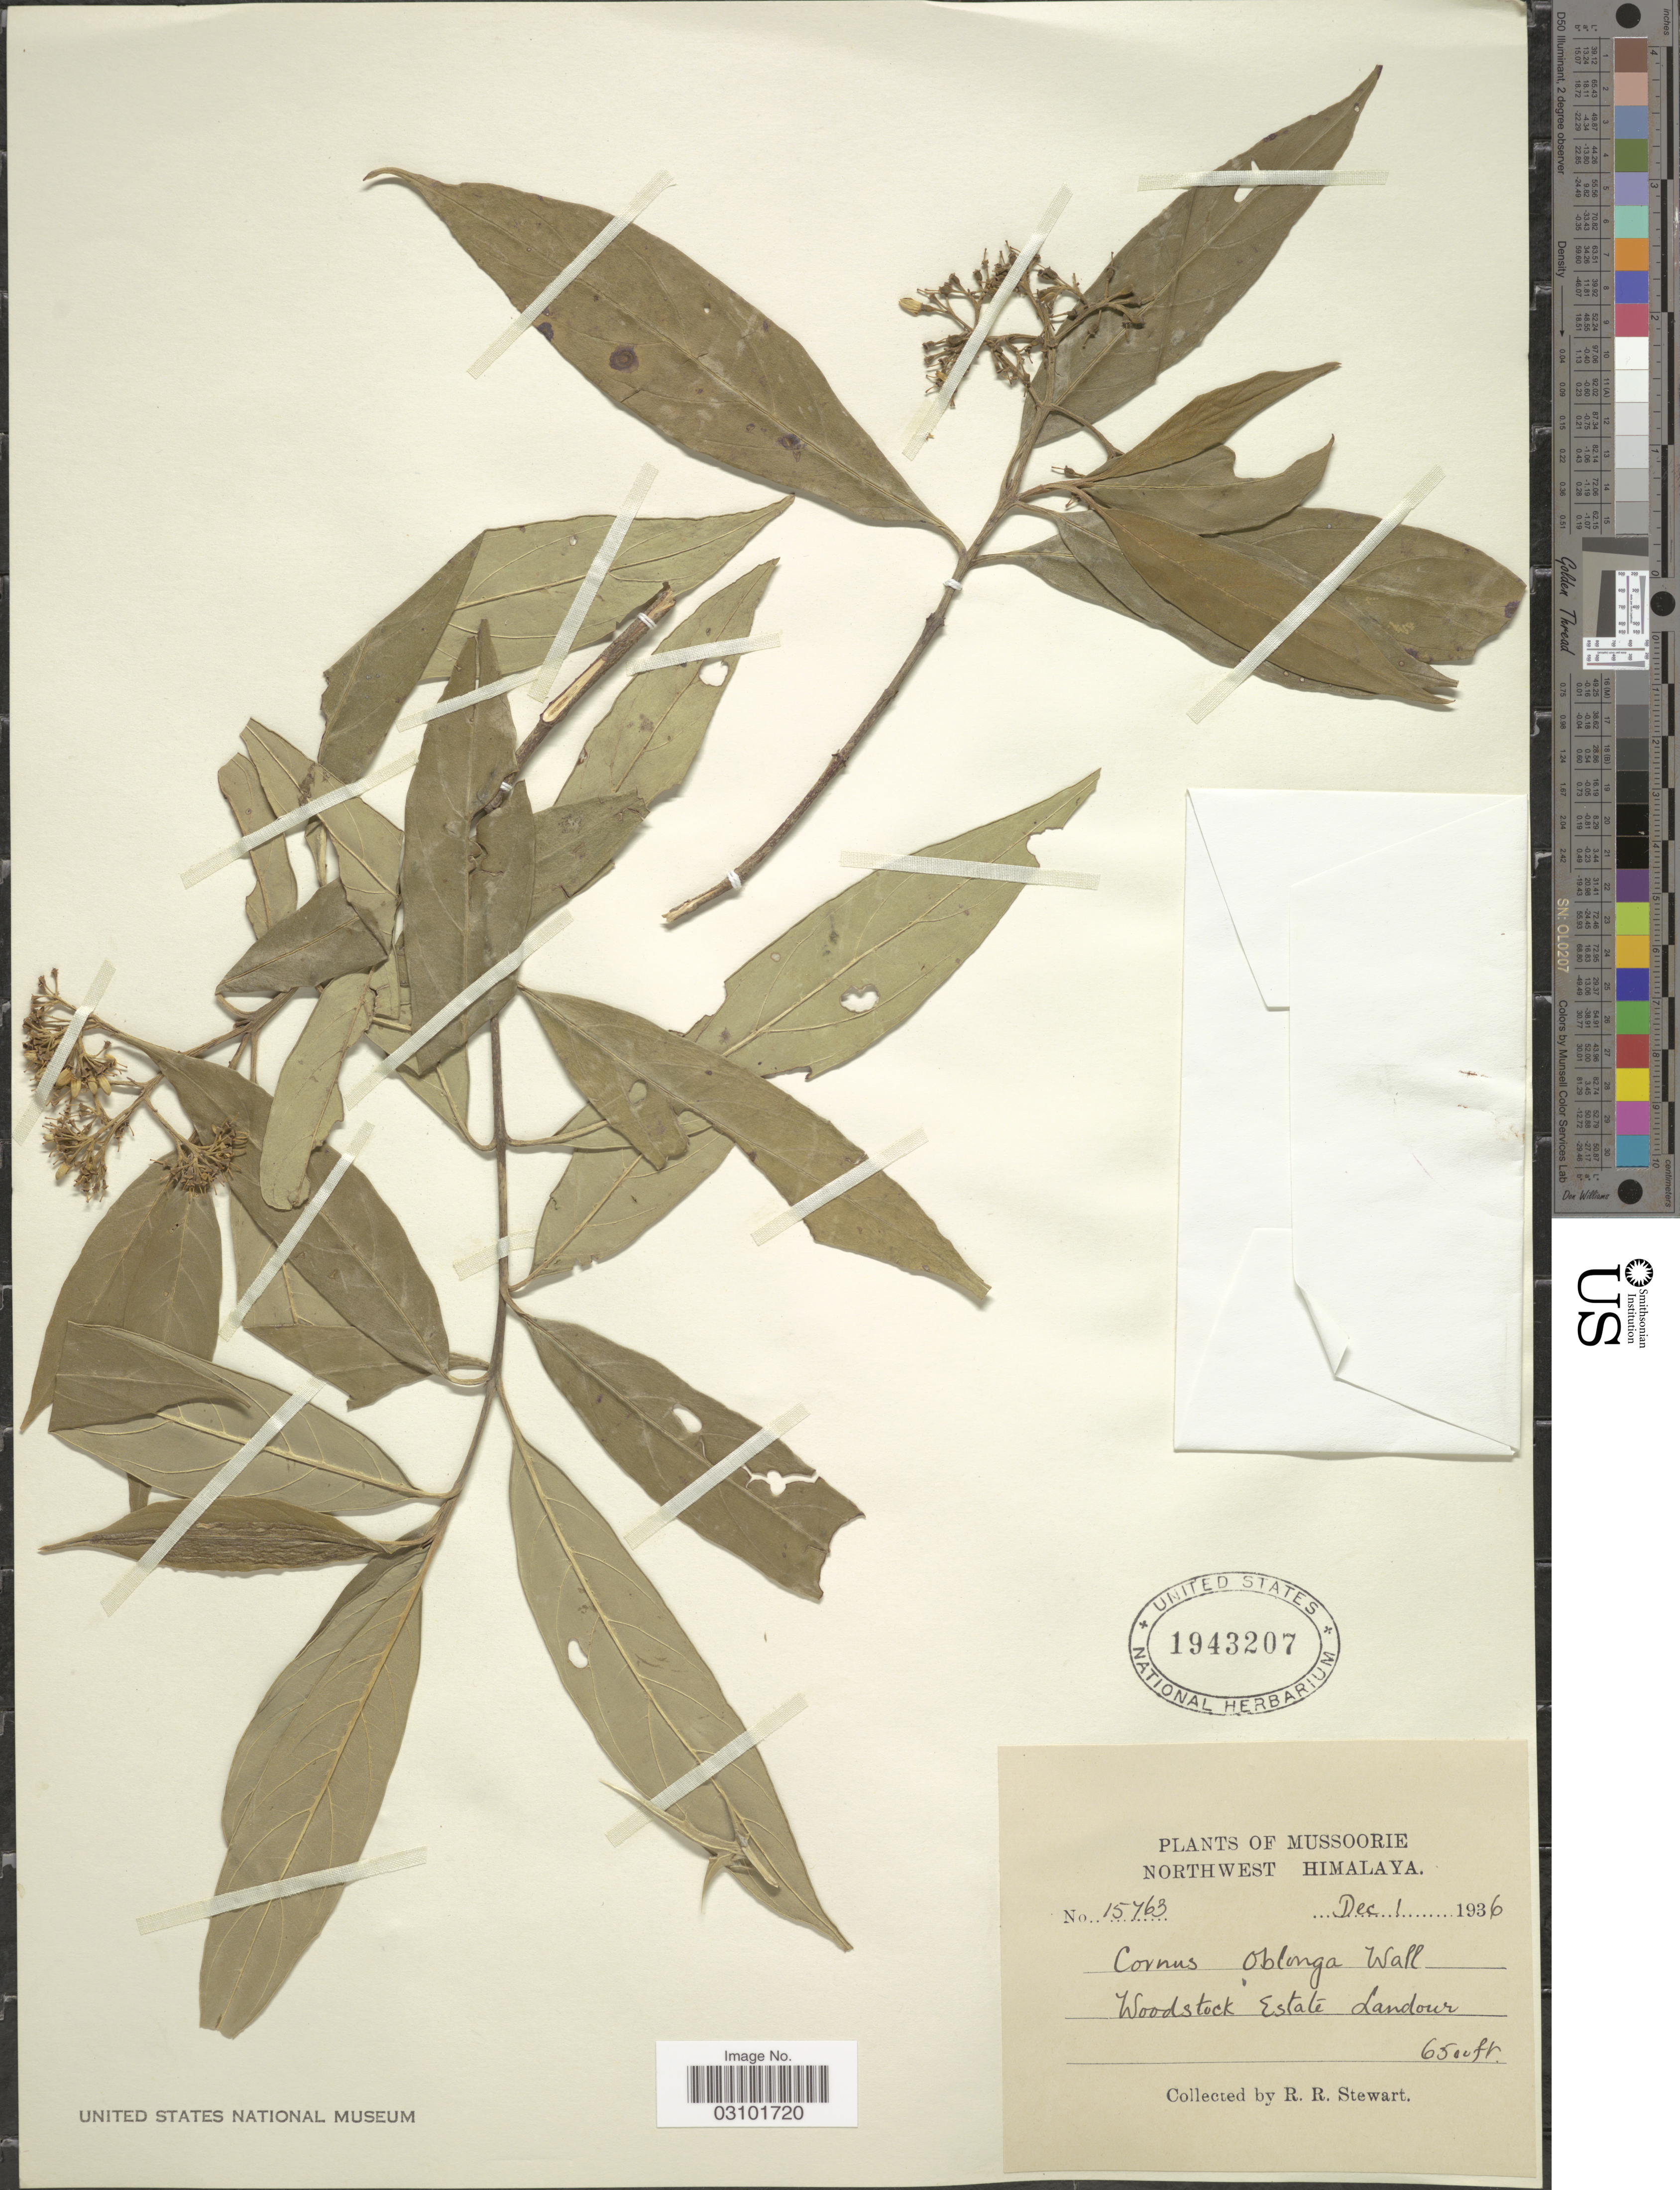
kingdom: Plantae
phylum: Tracheophyta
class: Magnoliopsida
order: Cornales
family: Cornaceae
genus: Cornus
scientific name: Cornus oblonga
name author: Wall.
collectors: R. Stewart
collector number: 15763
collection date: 1936-12-01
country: India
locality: Mussoorie. Northwest Himalaya. Woodstock Estate Landour.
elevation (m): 1981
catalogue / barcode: US 1943207